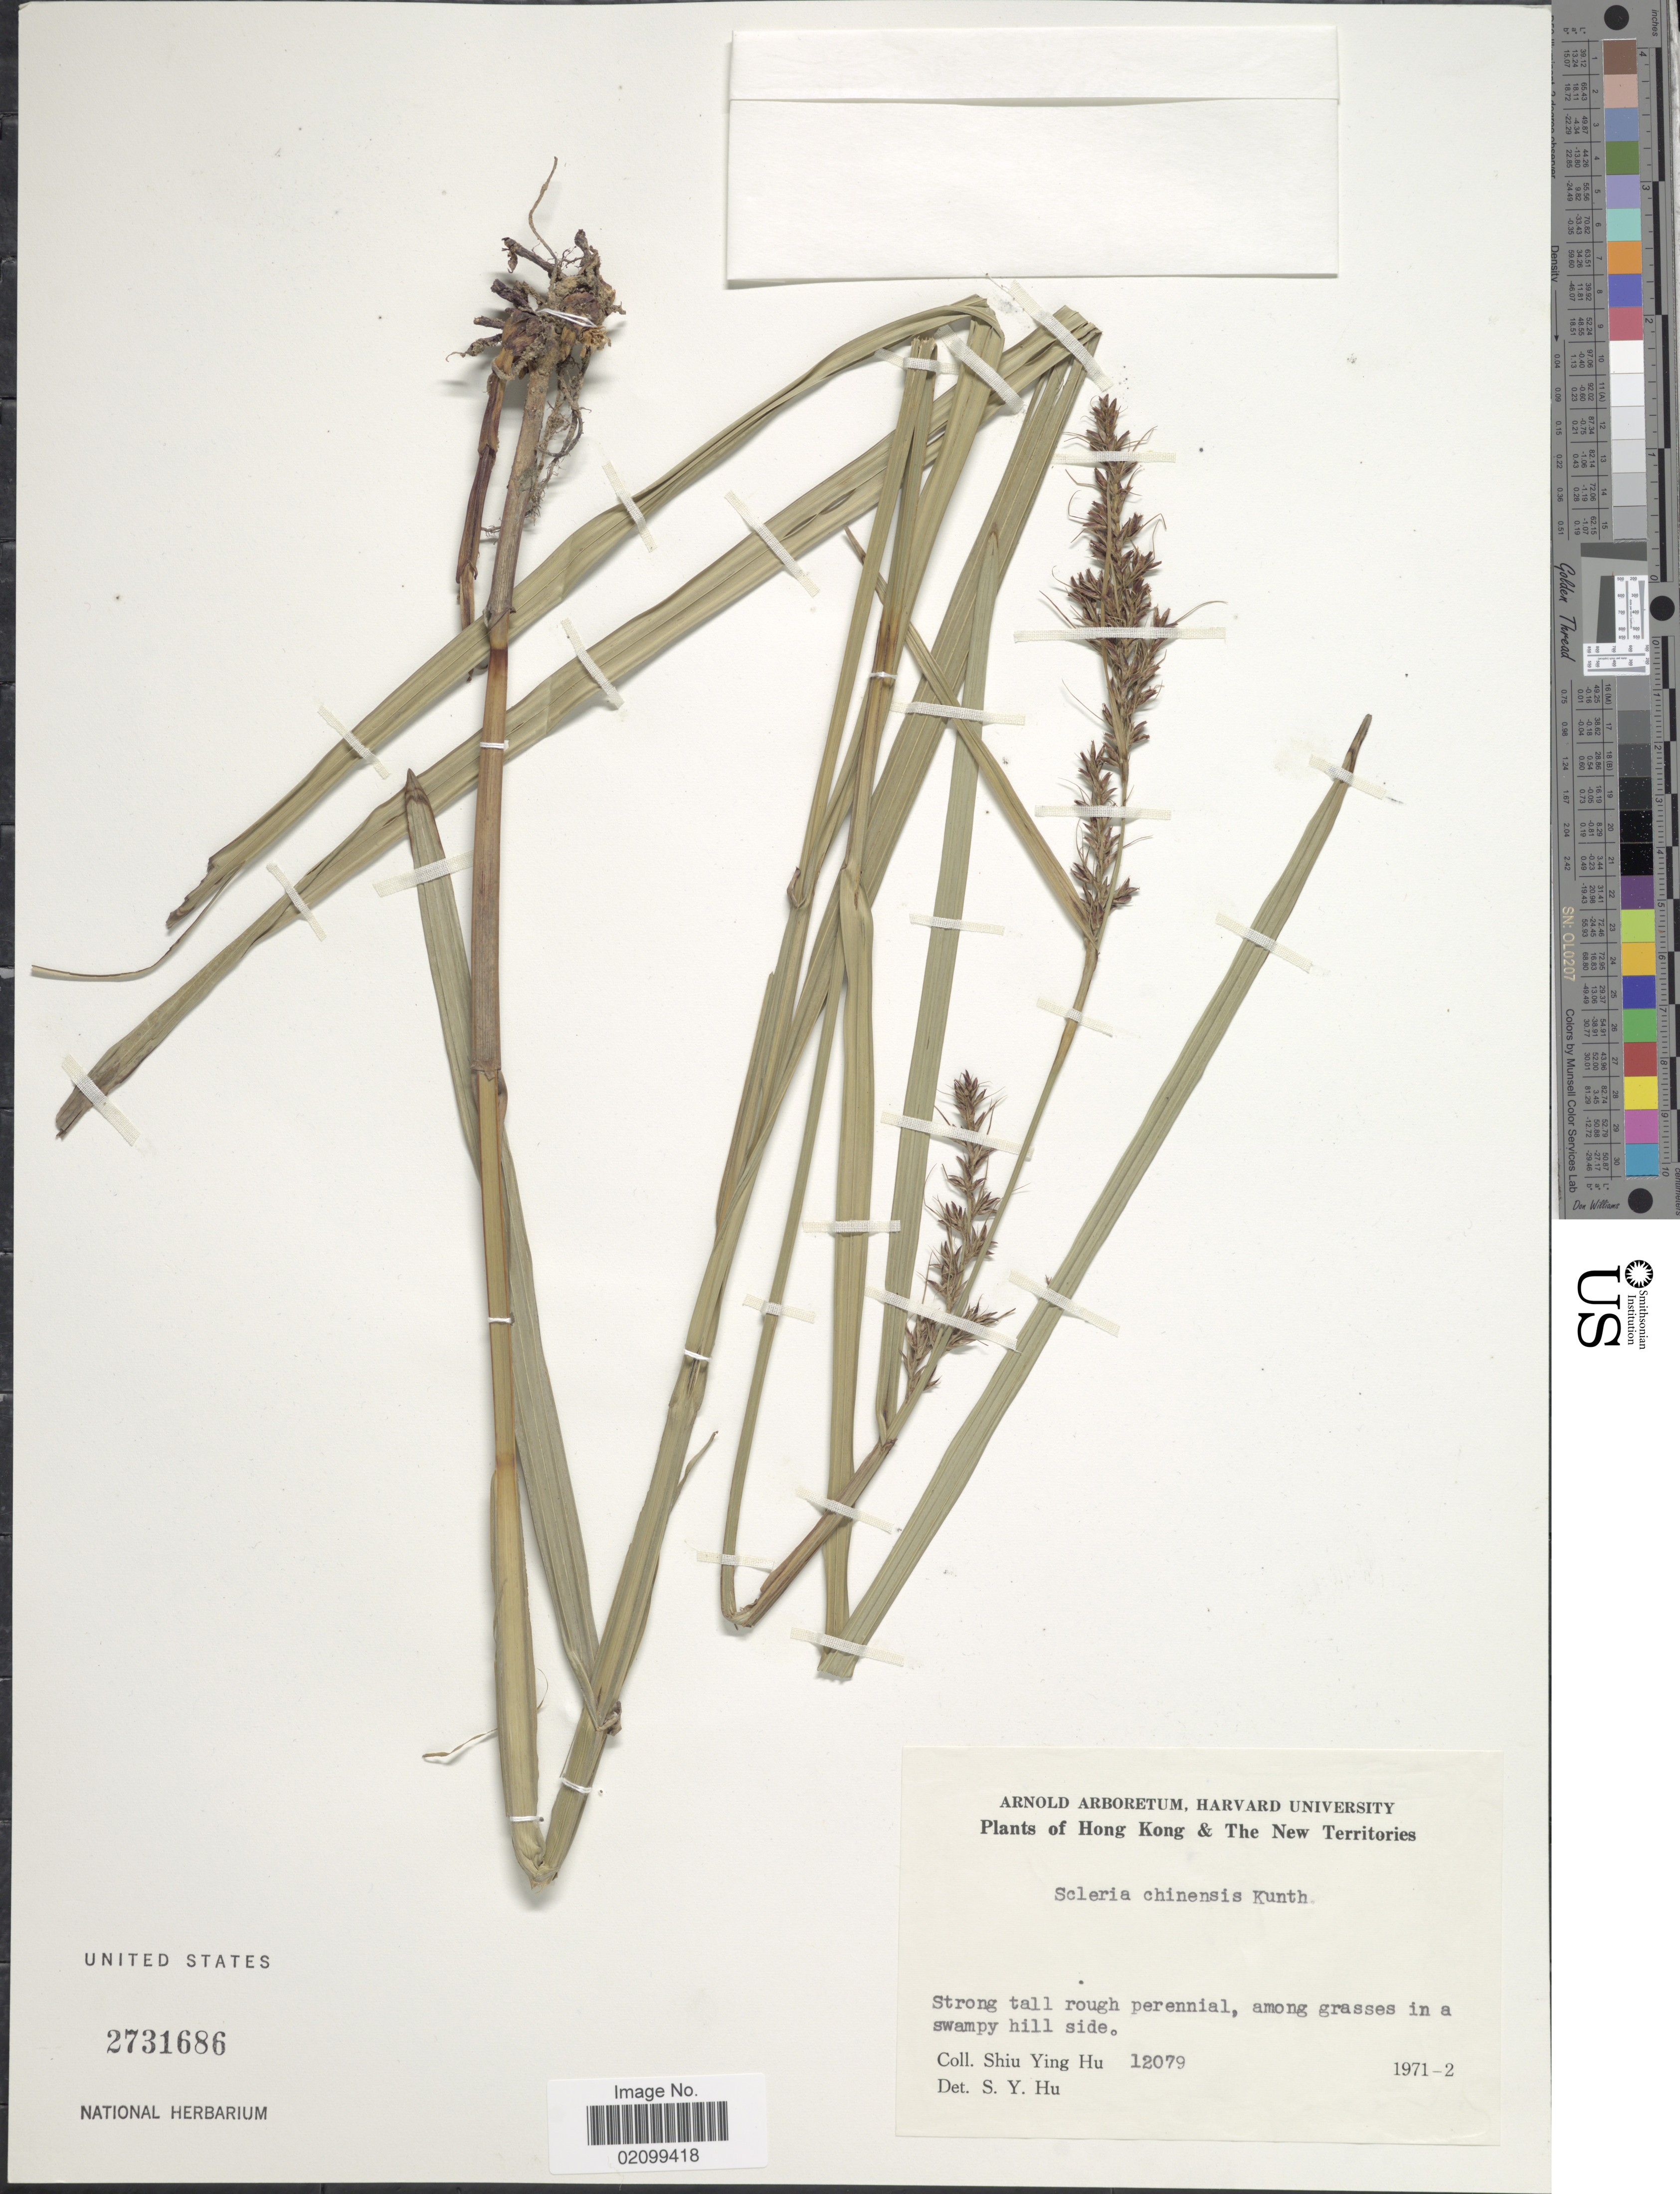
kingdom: Plantae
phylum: Tracheophyta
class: Liliopsida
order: Poales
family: Cyperaceae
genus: Scleria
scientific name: Scleria ciliaris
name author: Nees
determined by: Strong, Mark T., (BOT), Smithsonian Institution - National Museum of Natural History (UNITED STATES)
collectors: S. Y. Hu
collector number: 12079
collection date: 1971/1972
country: China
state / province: Hong Kong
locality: New Territories, among grasses in a swampy hill side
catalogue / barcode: US 2731686